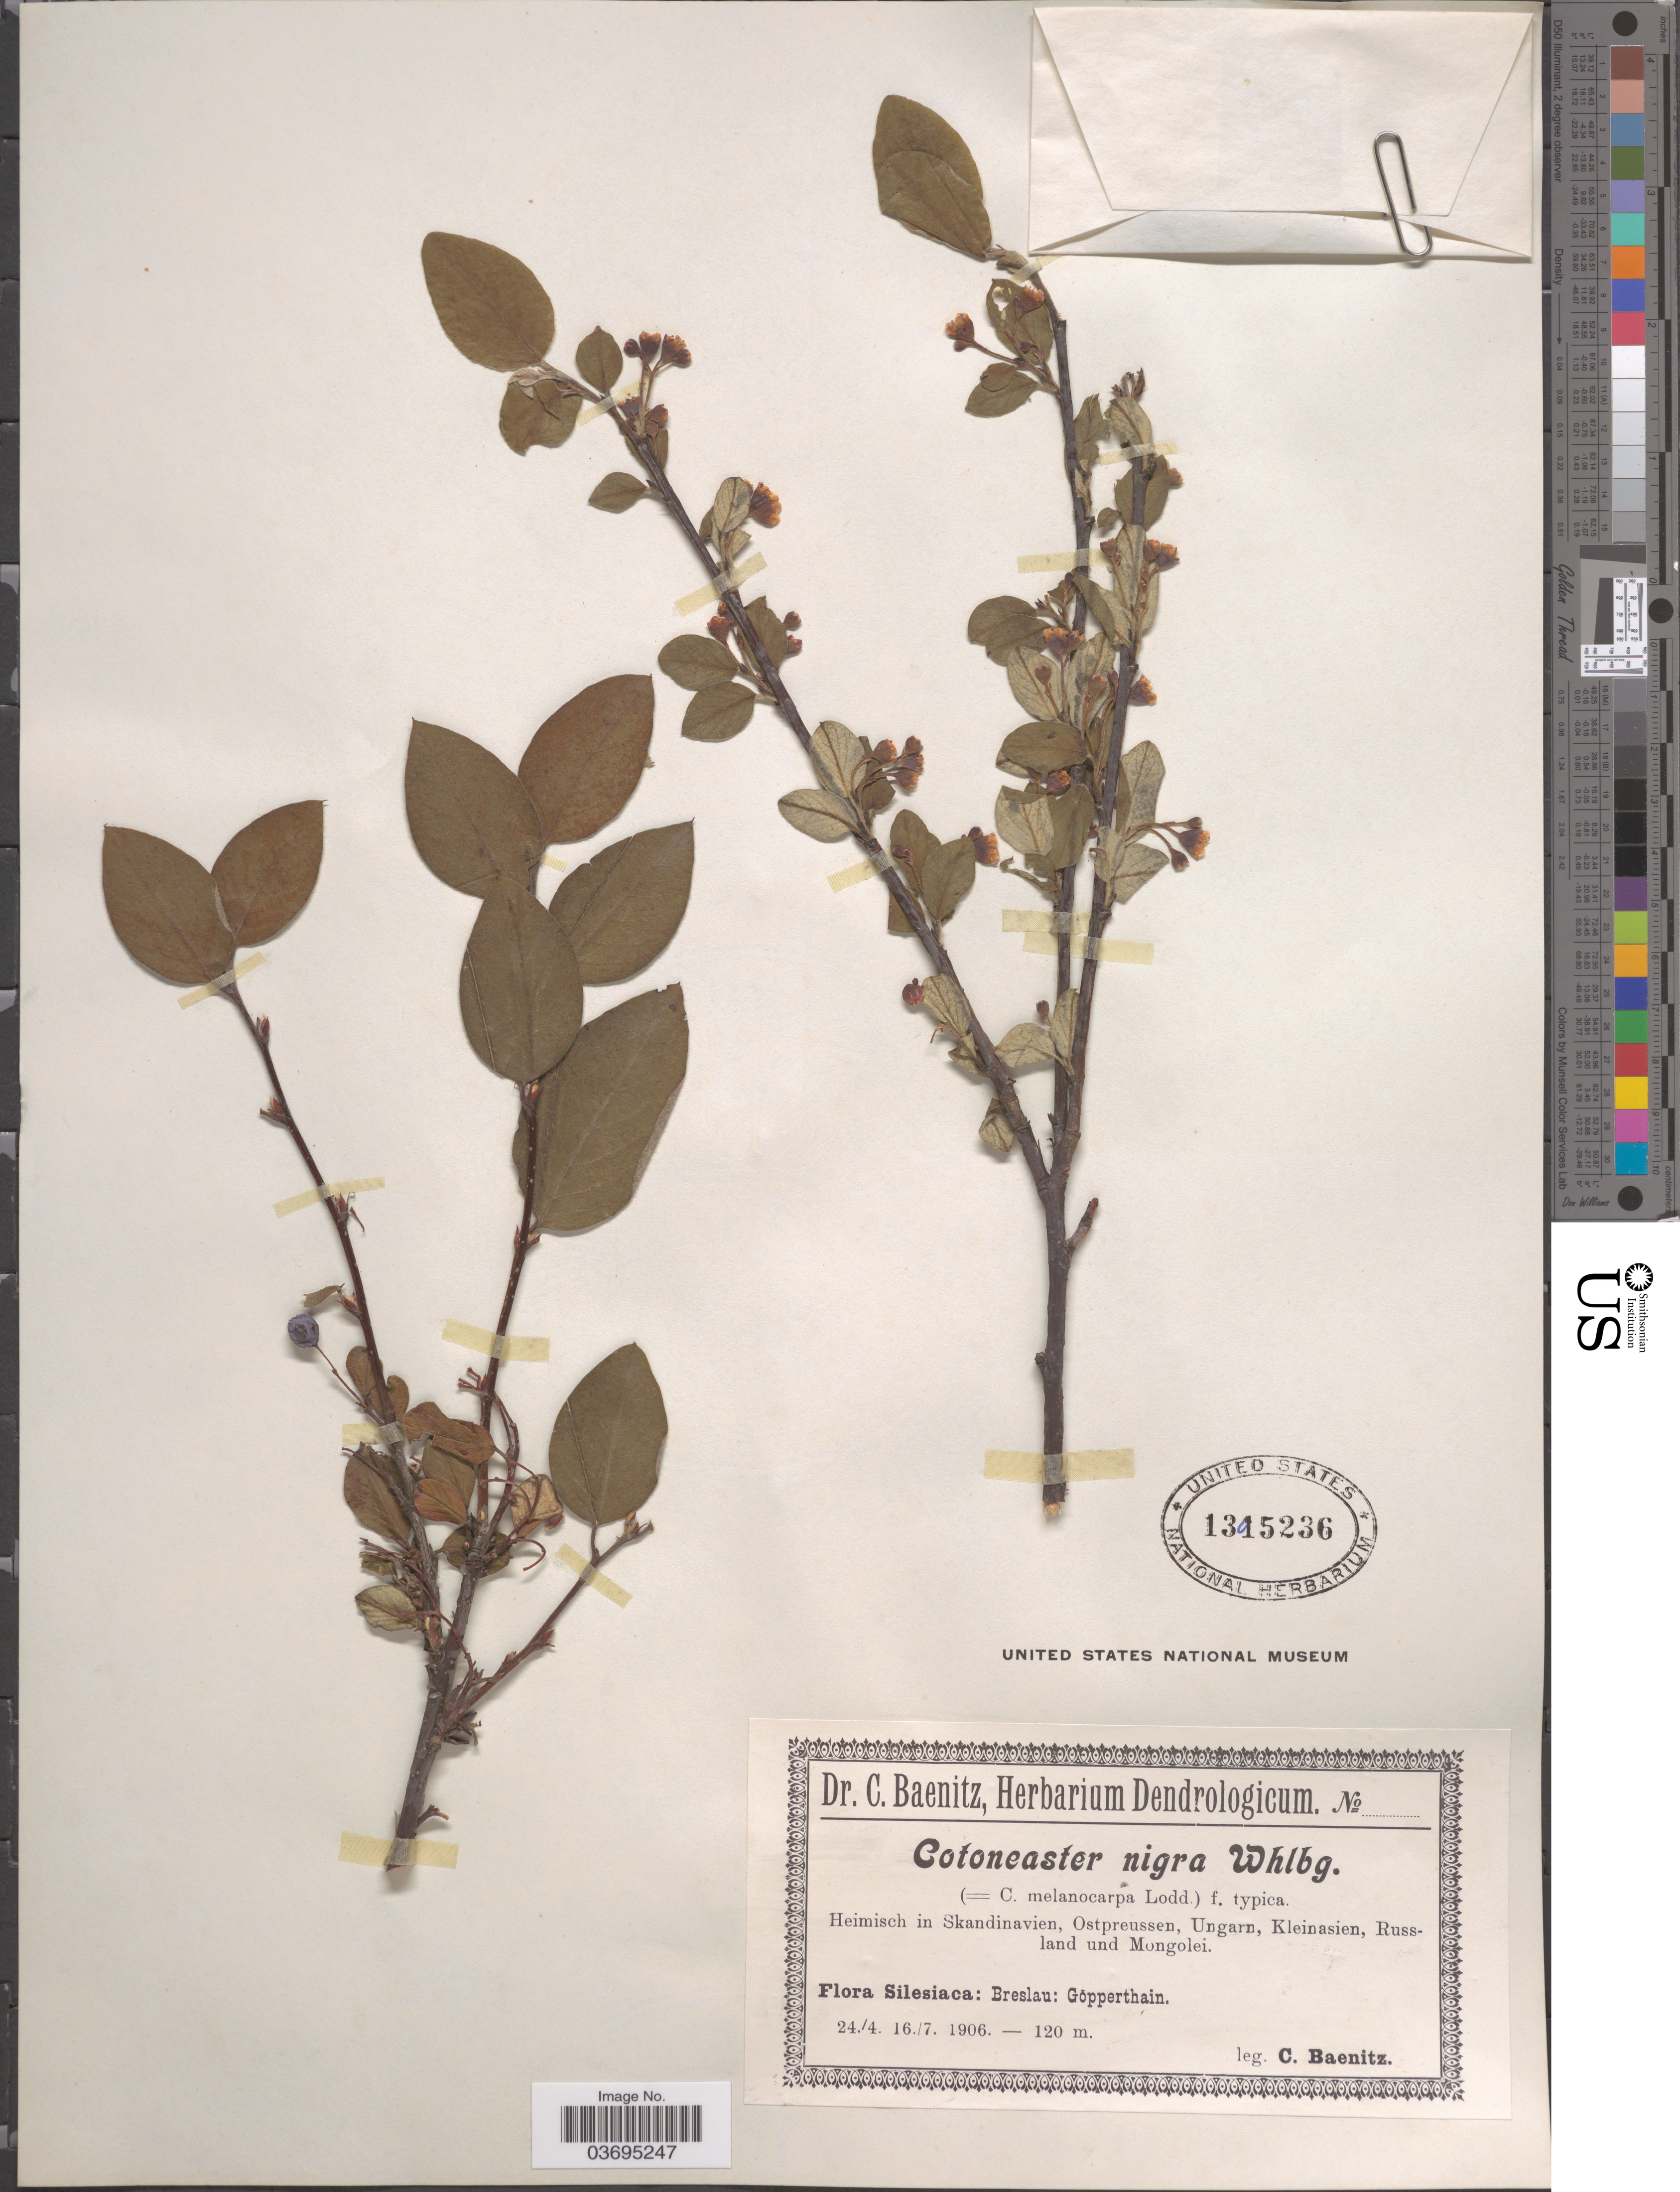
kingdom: Plantae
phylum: Tracheophyta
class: Magnoliopsida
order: Rosales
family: Rosaceae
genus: Cotoneaster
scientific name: Cotoneaster nigrus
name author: Wahlb.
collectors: C. G. Baenitz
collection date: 1906-04-24/1906-07-16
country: Poland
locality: Silesiaca: Breslau: Göpperthain.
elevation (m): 120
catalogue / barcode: US 1395236